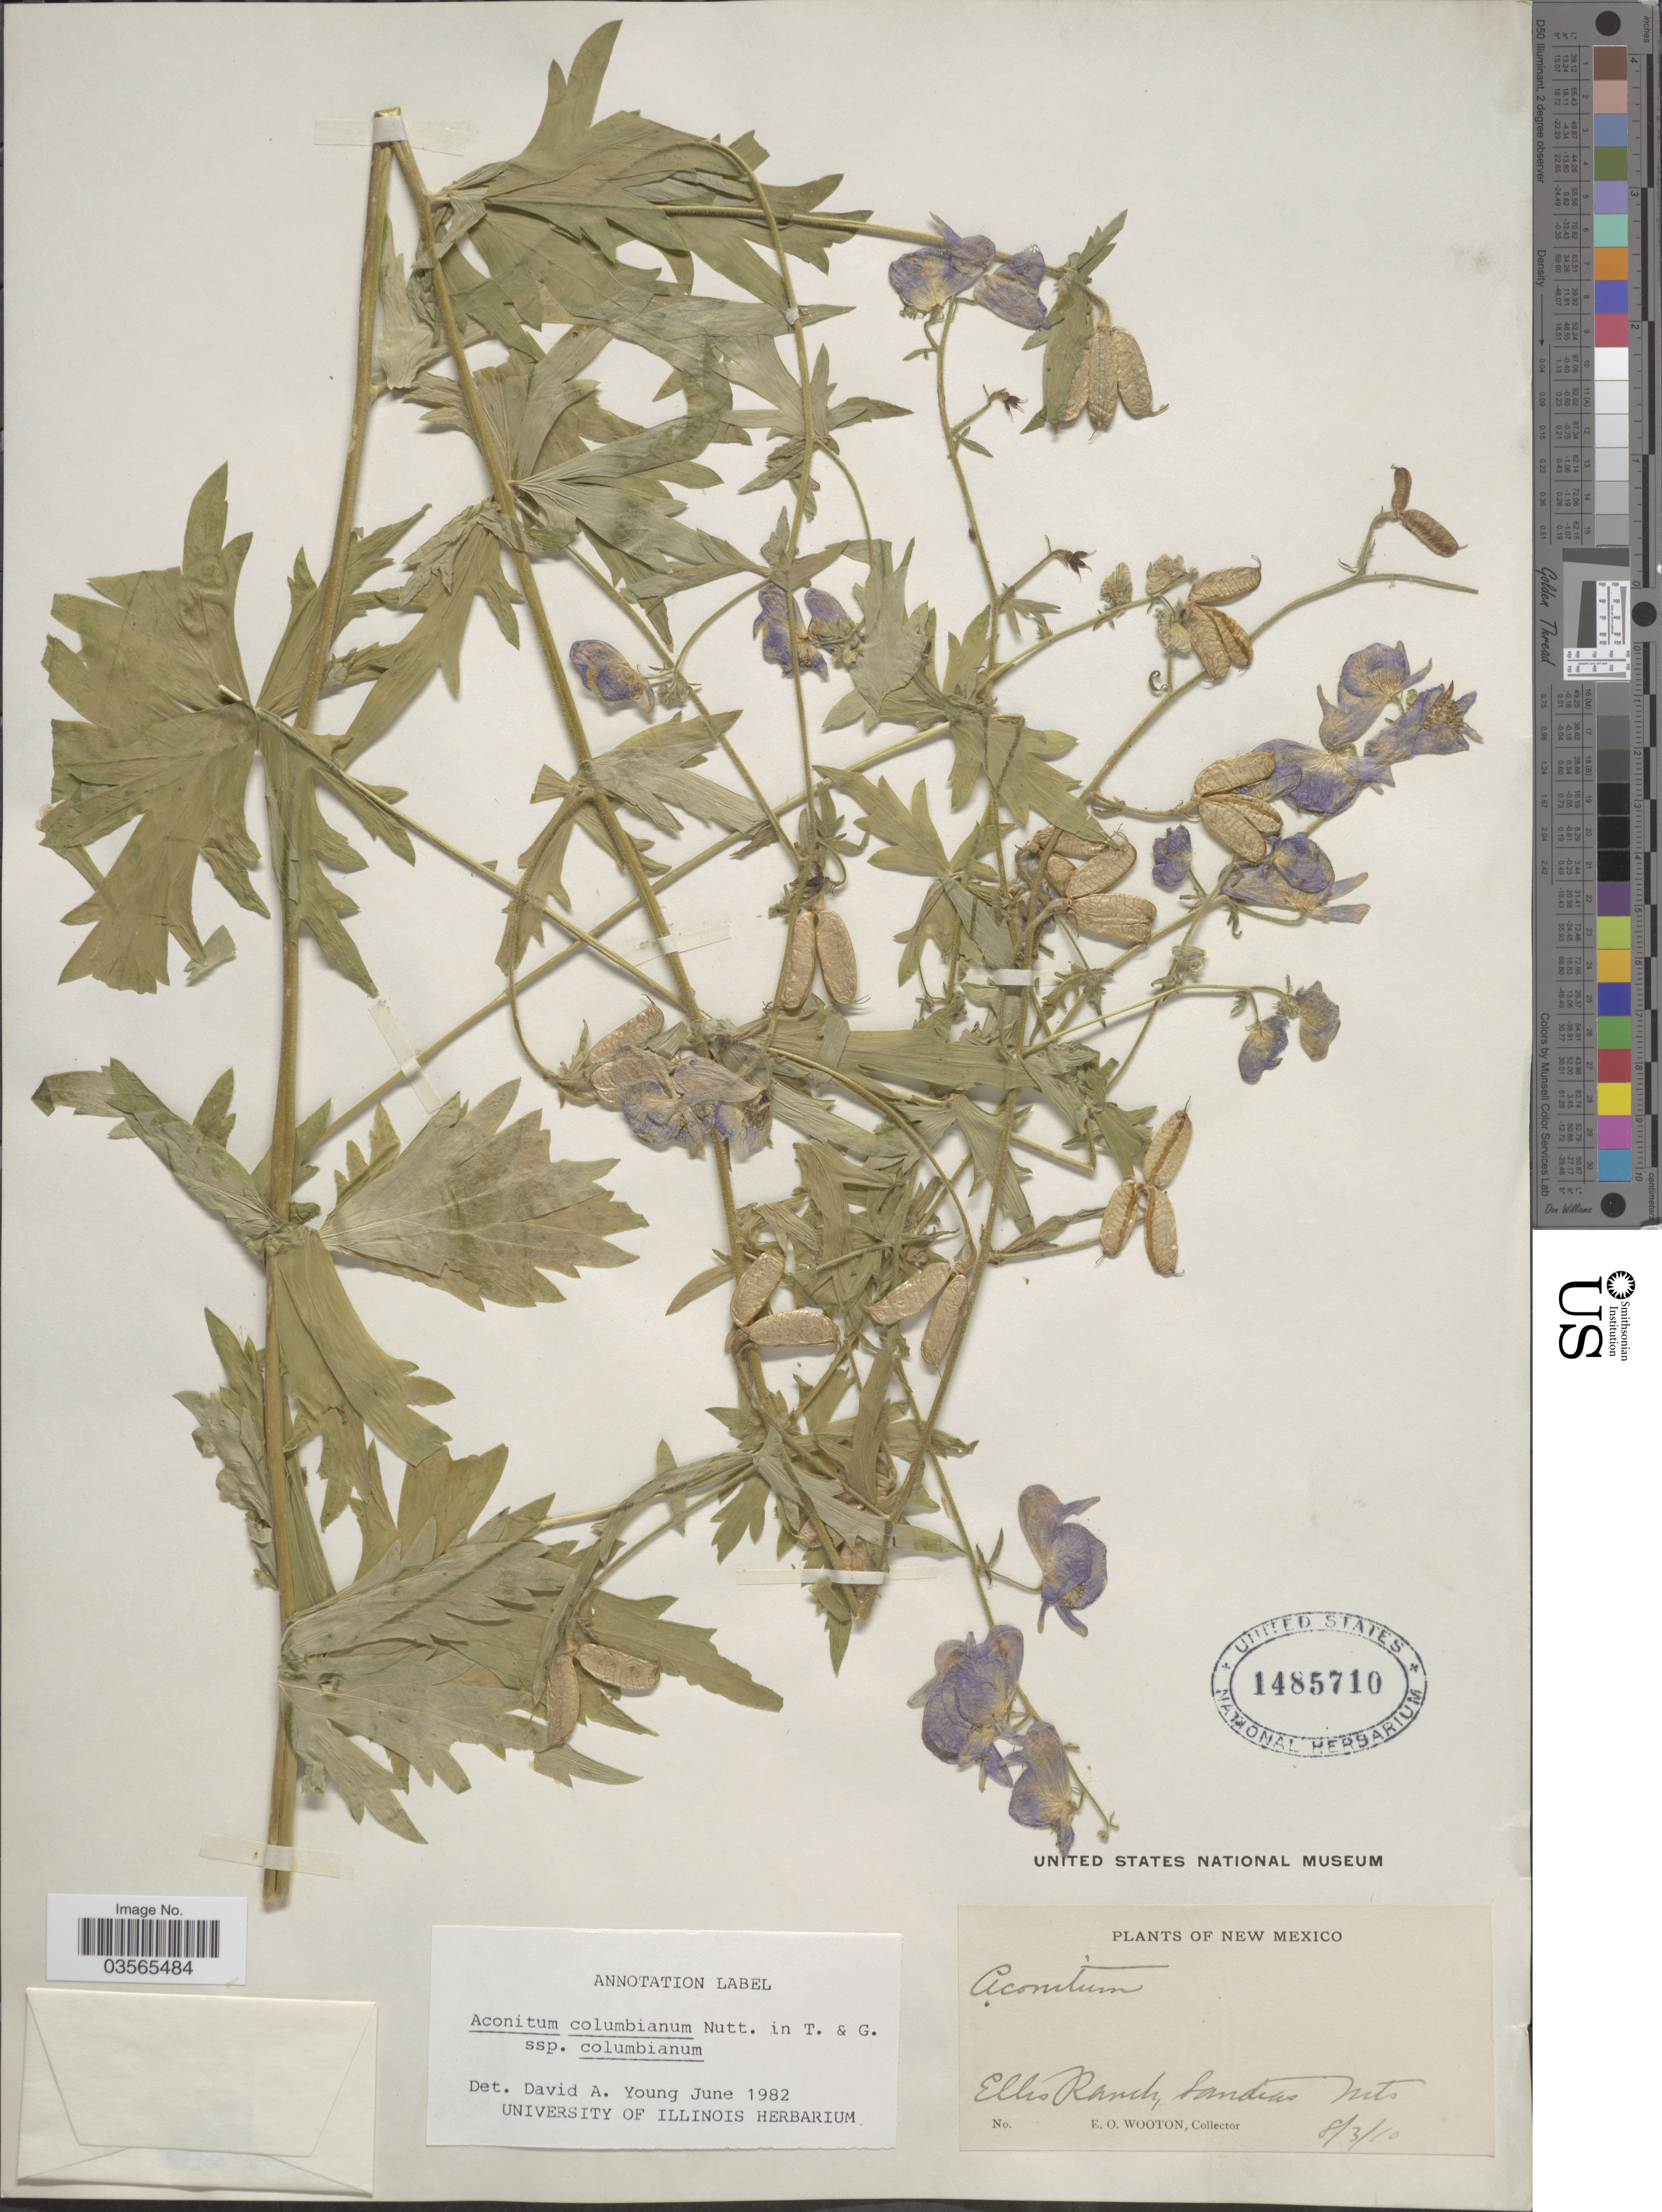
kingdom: Plantae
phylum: Tracheophyta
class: Magnoliopsida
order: Ranunculales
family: Ranunculaceae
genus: Aconitum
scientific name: Aconitum columbianum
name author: Nutt.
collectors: E. O. Wooton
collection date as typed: Transcribed d/m/y: 3/8/10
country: United States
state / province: New Mexico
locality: Ellis Ranch, Sandino Mts.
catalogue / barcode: US 1485710